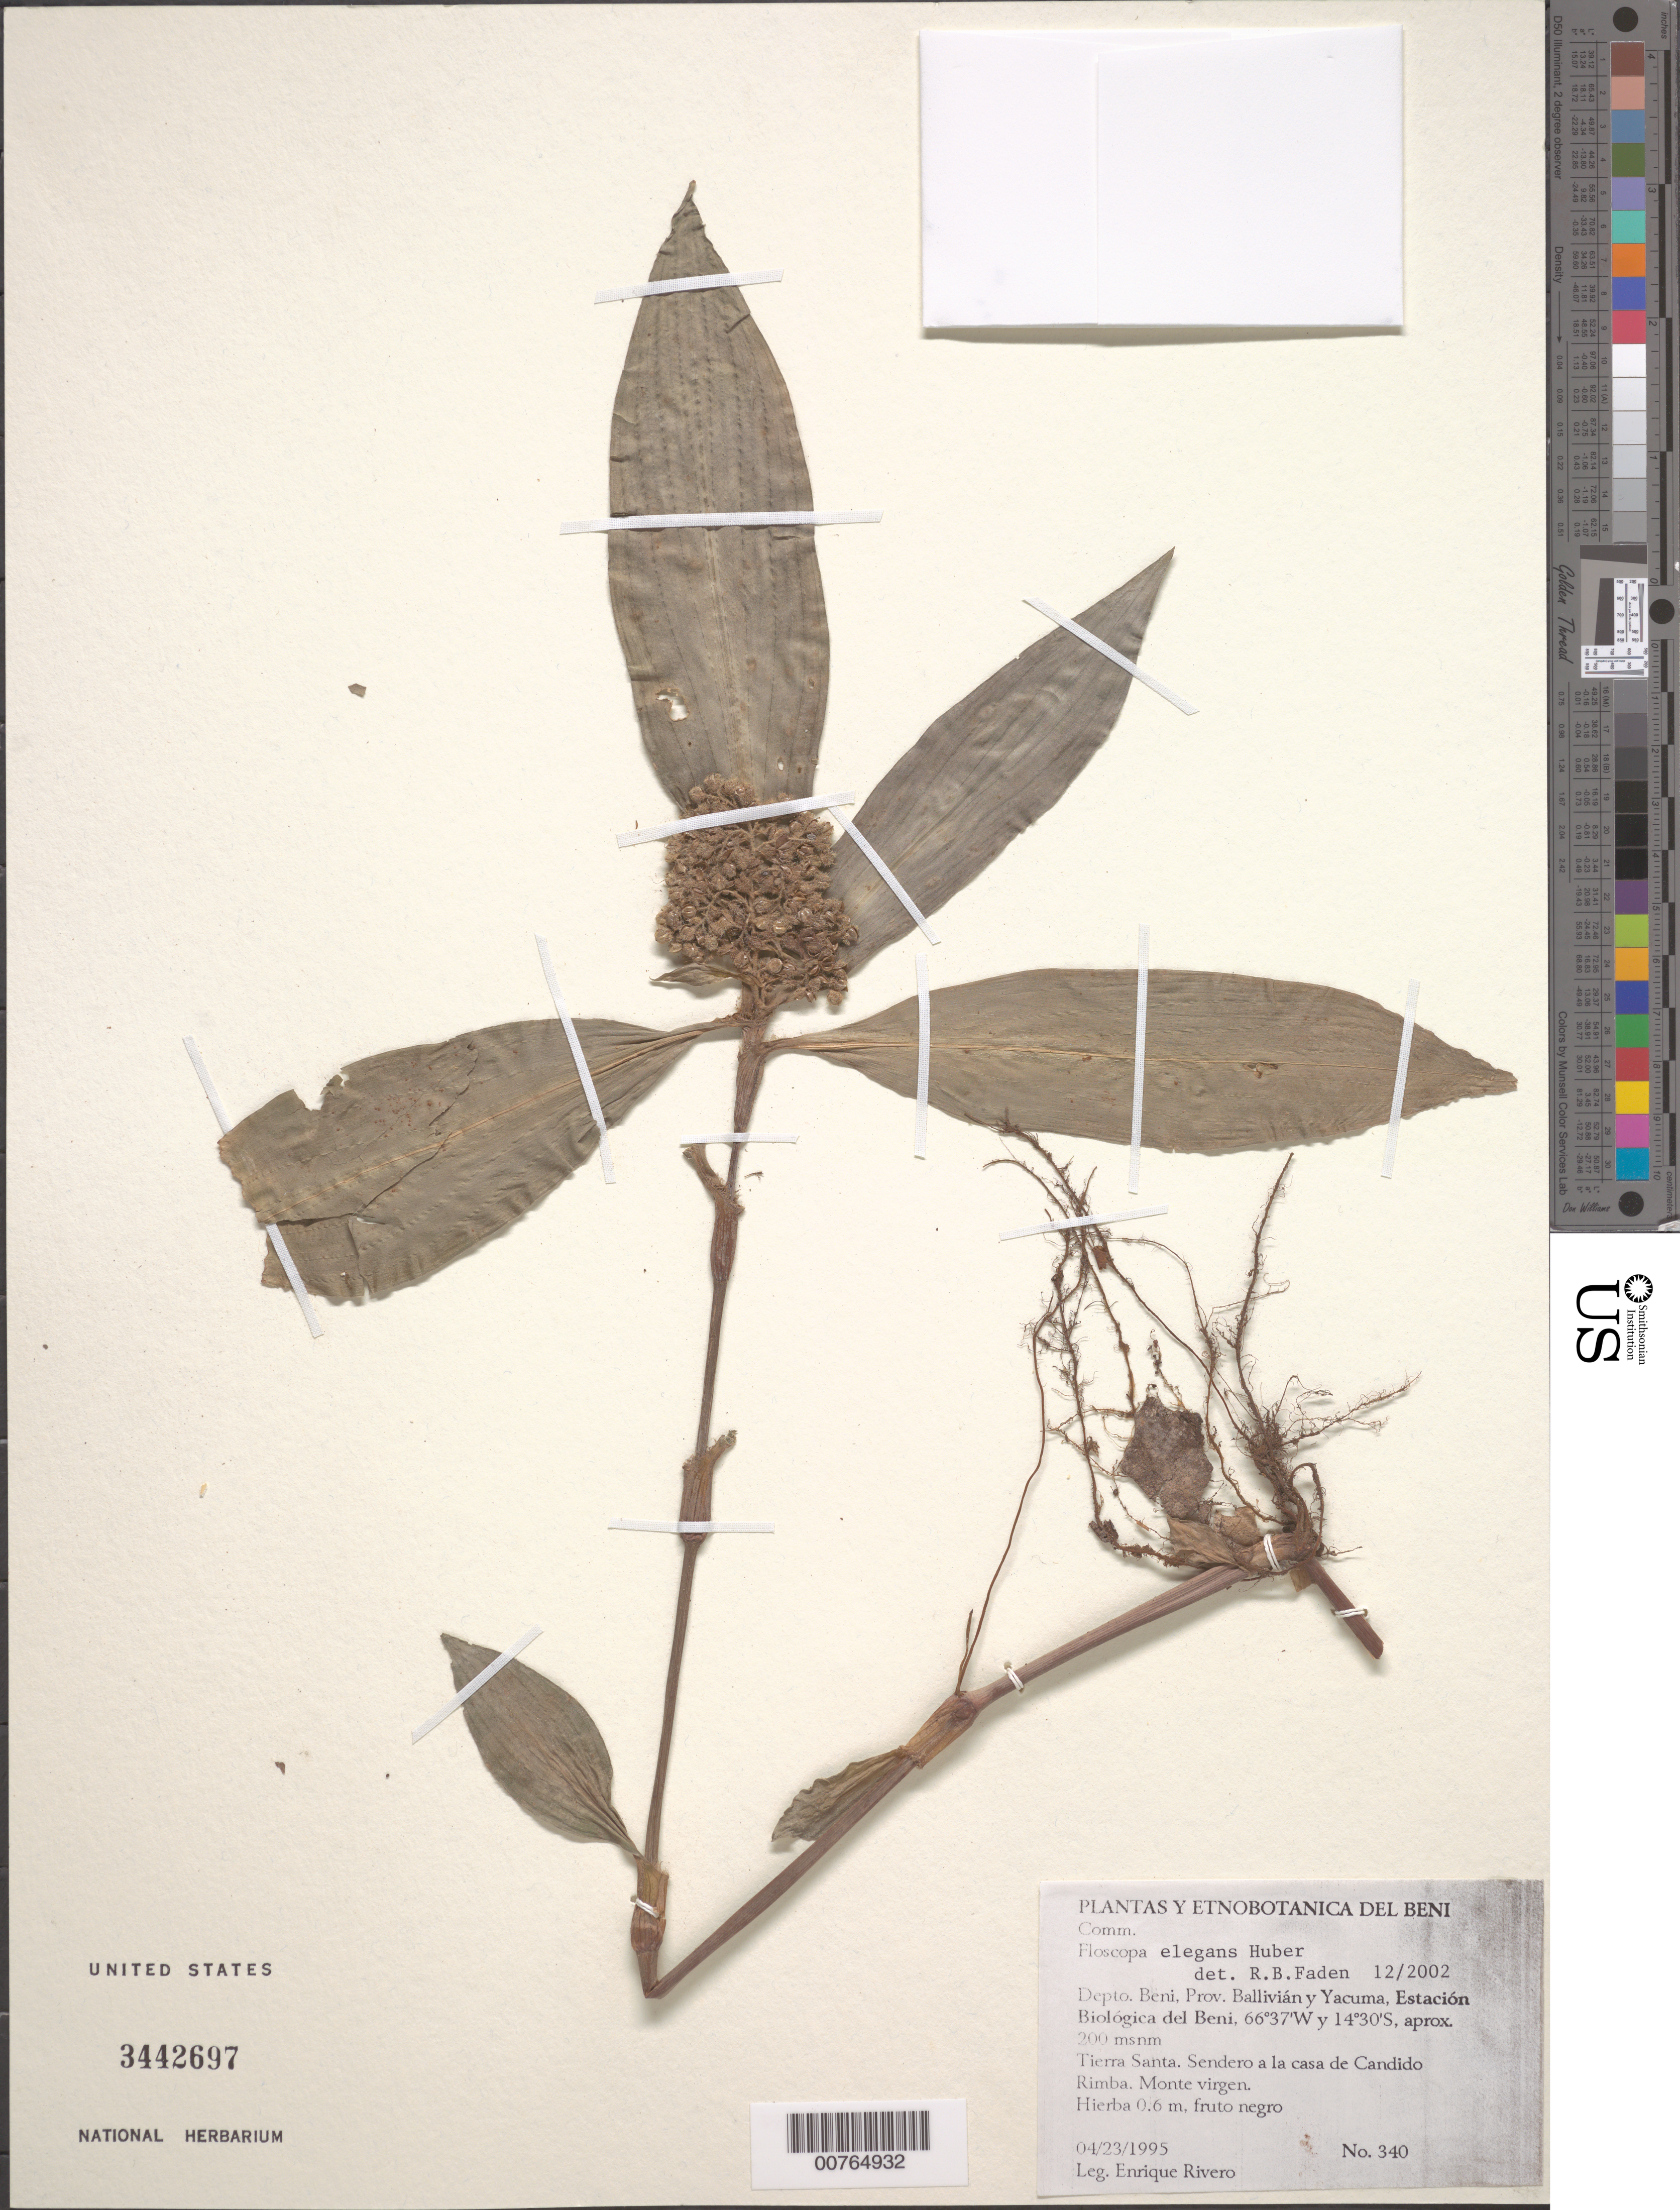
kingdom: Plantae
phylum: Tracheophyta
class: Liliopsida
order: Commelinales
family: Commelinaceae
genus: Floscopa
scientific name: Floscopa elegans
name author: Huber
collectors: E. Rivero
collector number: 340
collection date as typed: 23 Apr 1995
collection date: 1995-04-23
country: Bolivia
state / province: Beni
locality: Prov. Ballivián y Yacuma, Estación Biológica del Beni. Galilea, por la Carretera a Los Manguitos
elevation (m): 200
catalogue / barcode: US 3442697